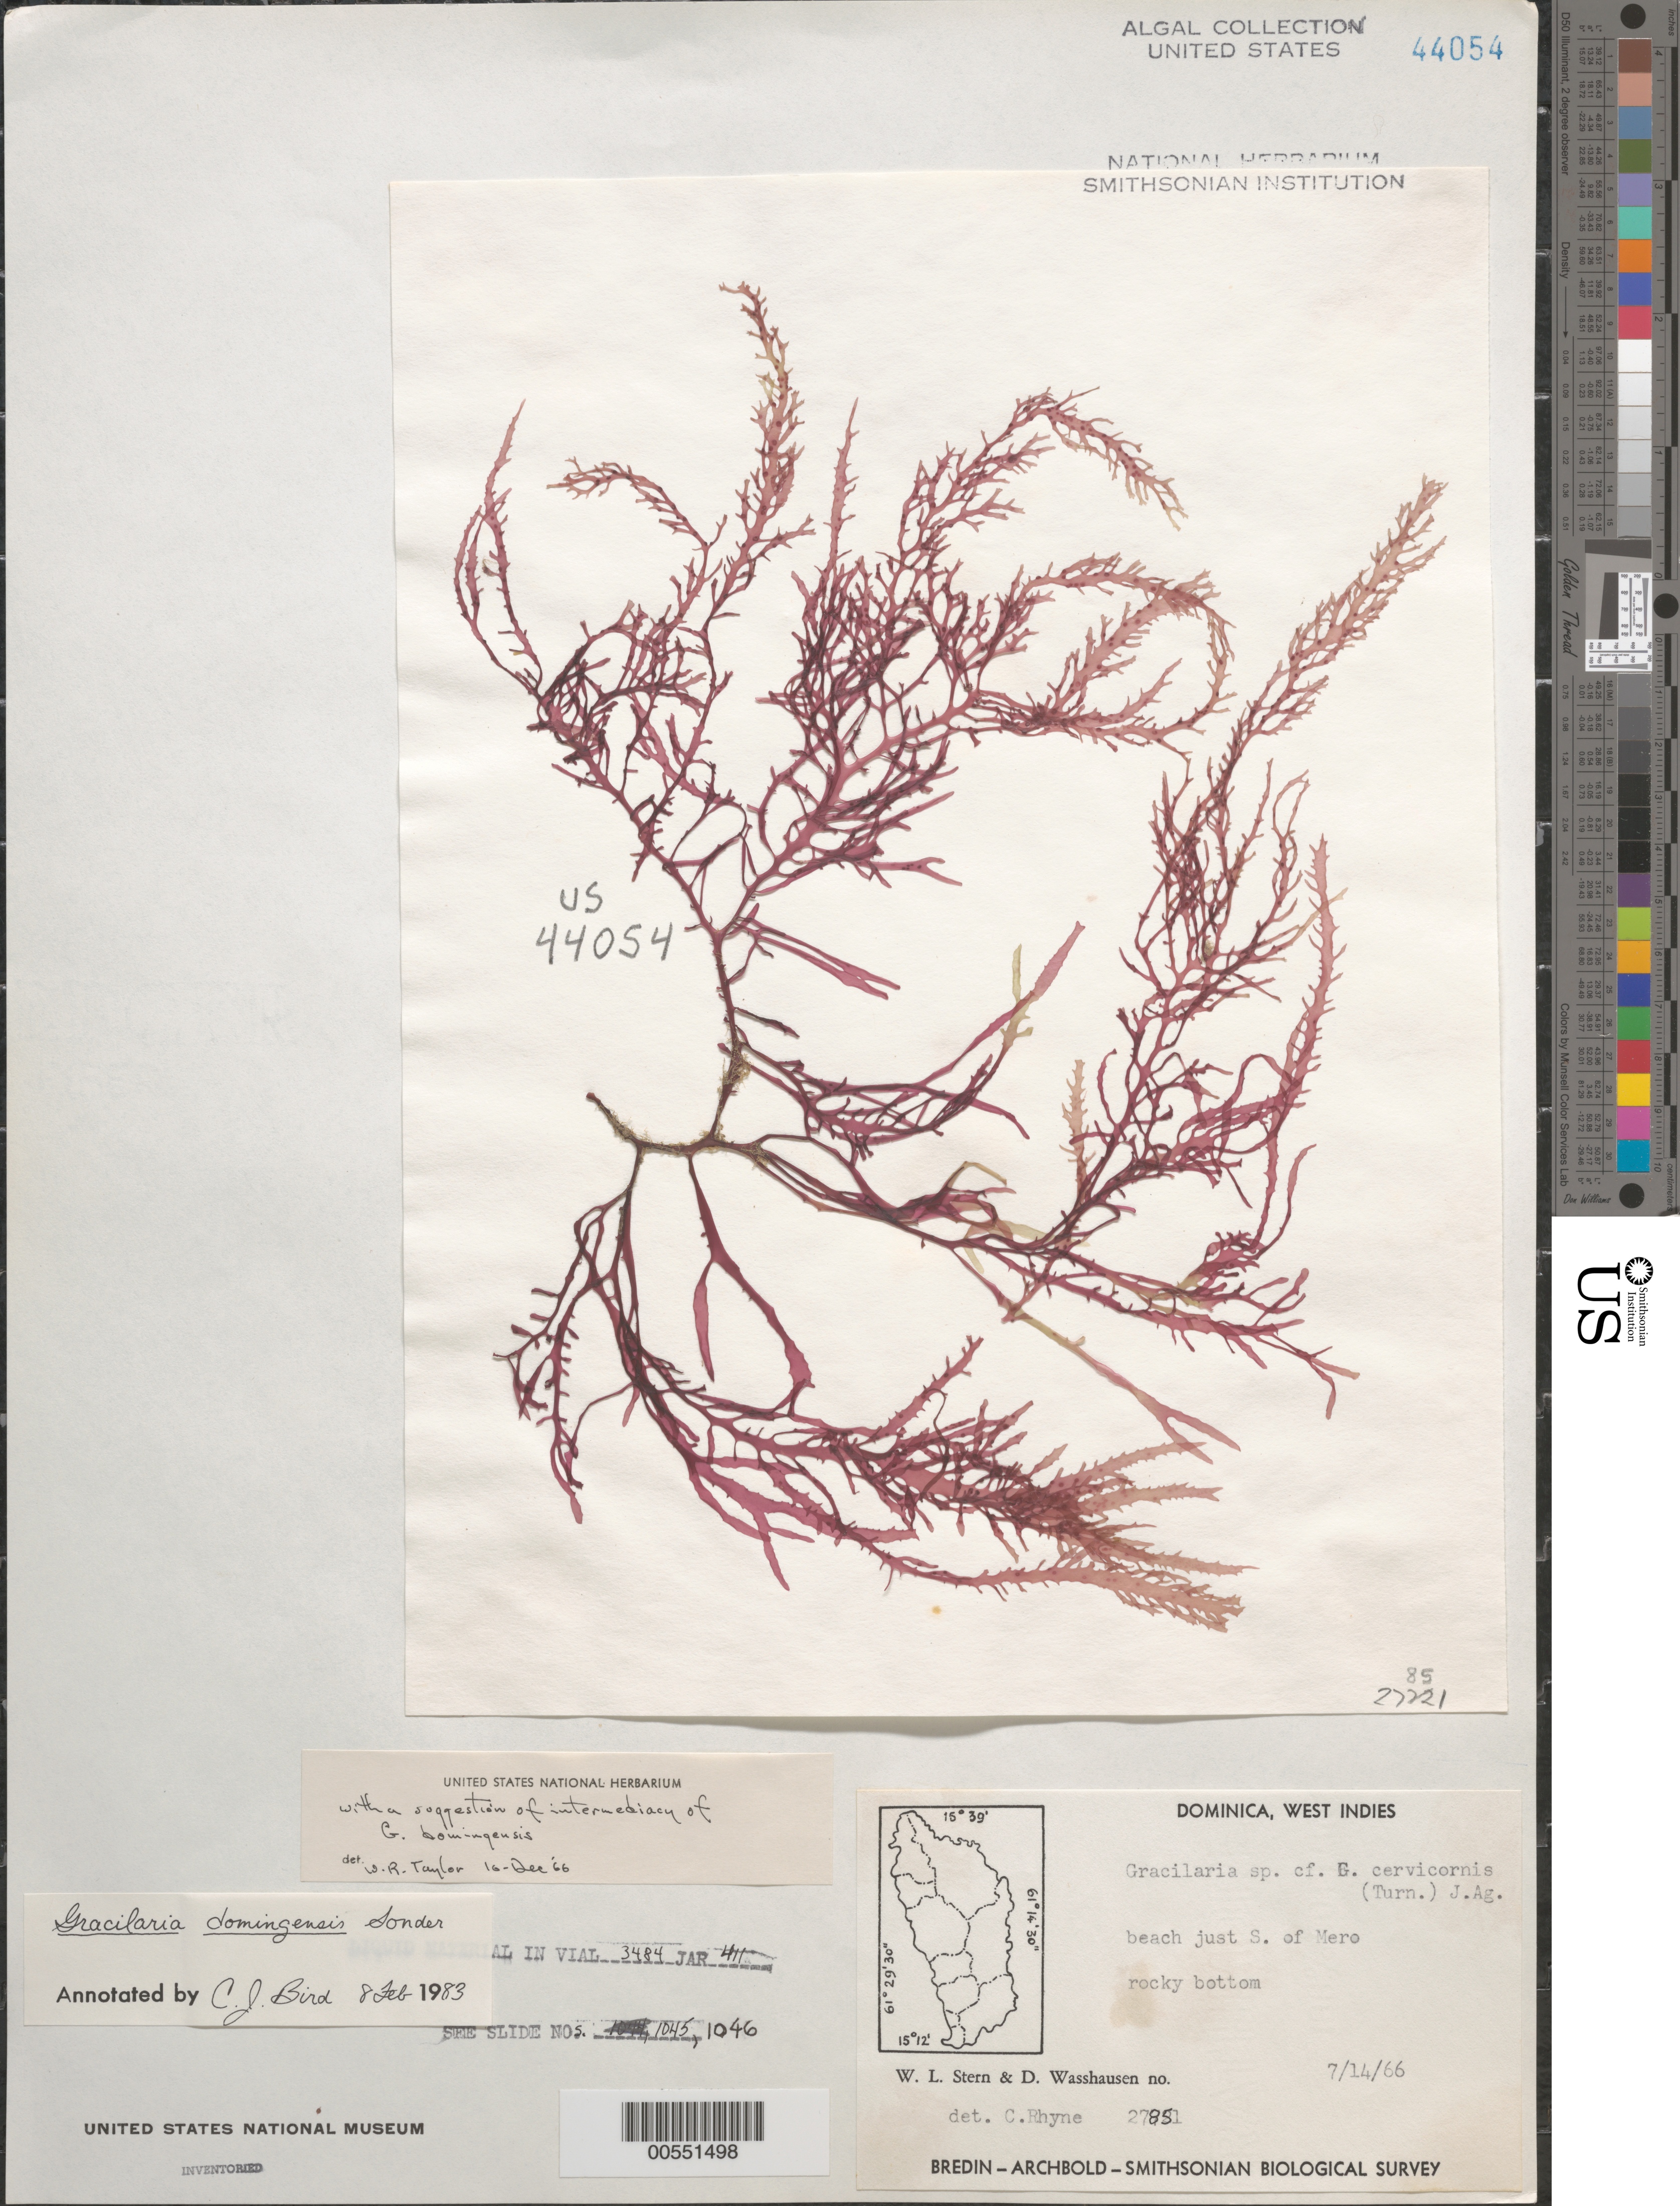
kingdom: Plantae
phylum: Rhodophyta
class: Florideophyceae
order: Gracilariales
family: Gracilariaceae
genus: Gracilaria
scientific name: Gracilaria domingensis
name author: (Kütz.) O.G. Sond. in Dickie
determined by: Bird, C. J.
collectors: W. L. Stern & D. C. Wasshausen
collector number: EYD 27851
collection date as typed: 14 Jul 1966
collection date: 1966-07-14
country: Dominica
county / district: St. Joseph's Parish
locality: Just south of Mero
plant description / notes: Bredin-Archbold-Smithsonian Biological Survey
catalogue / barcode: US 44054